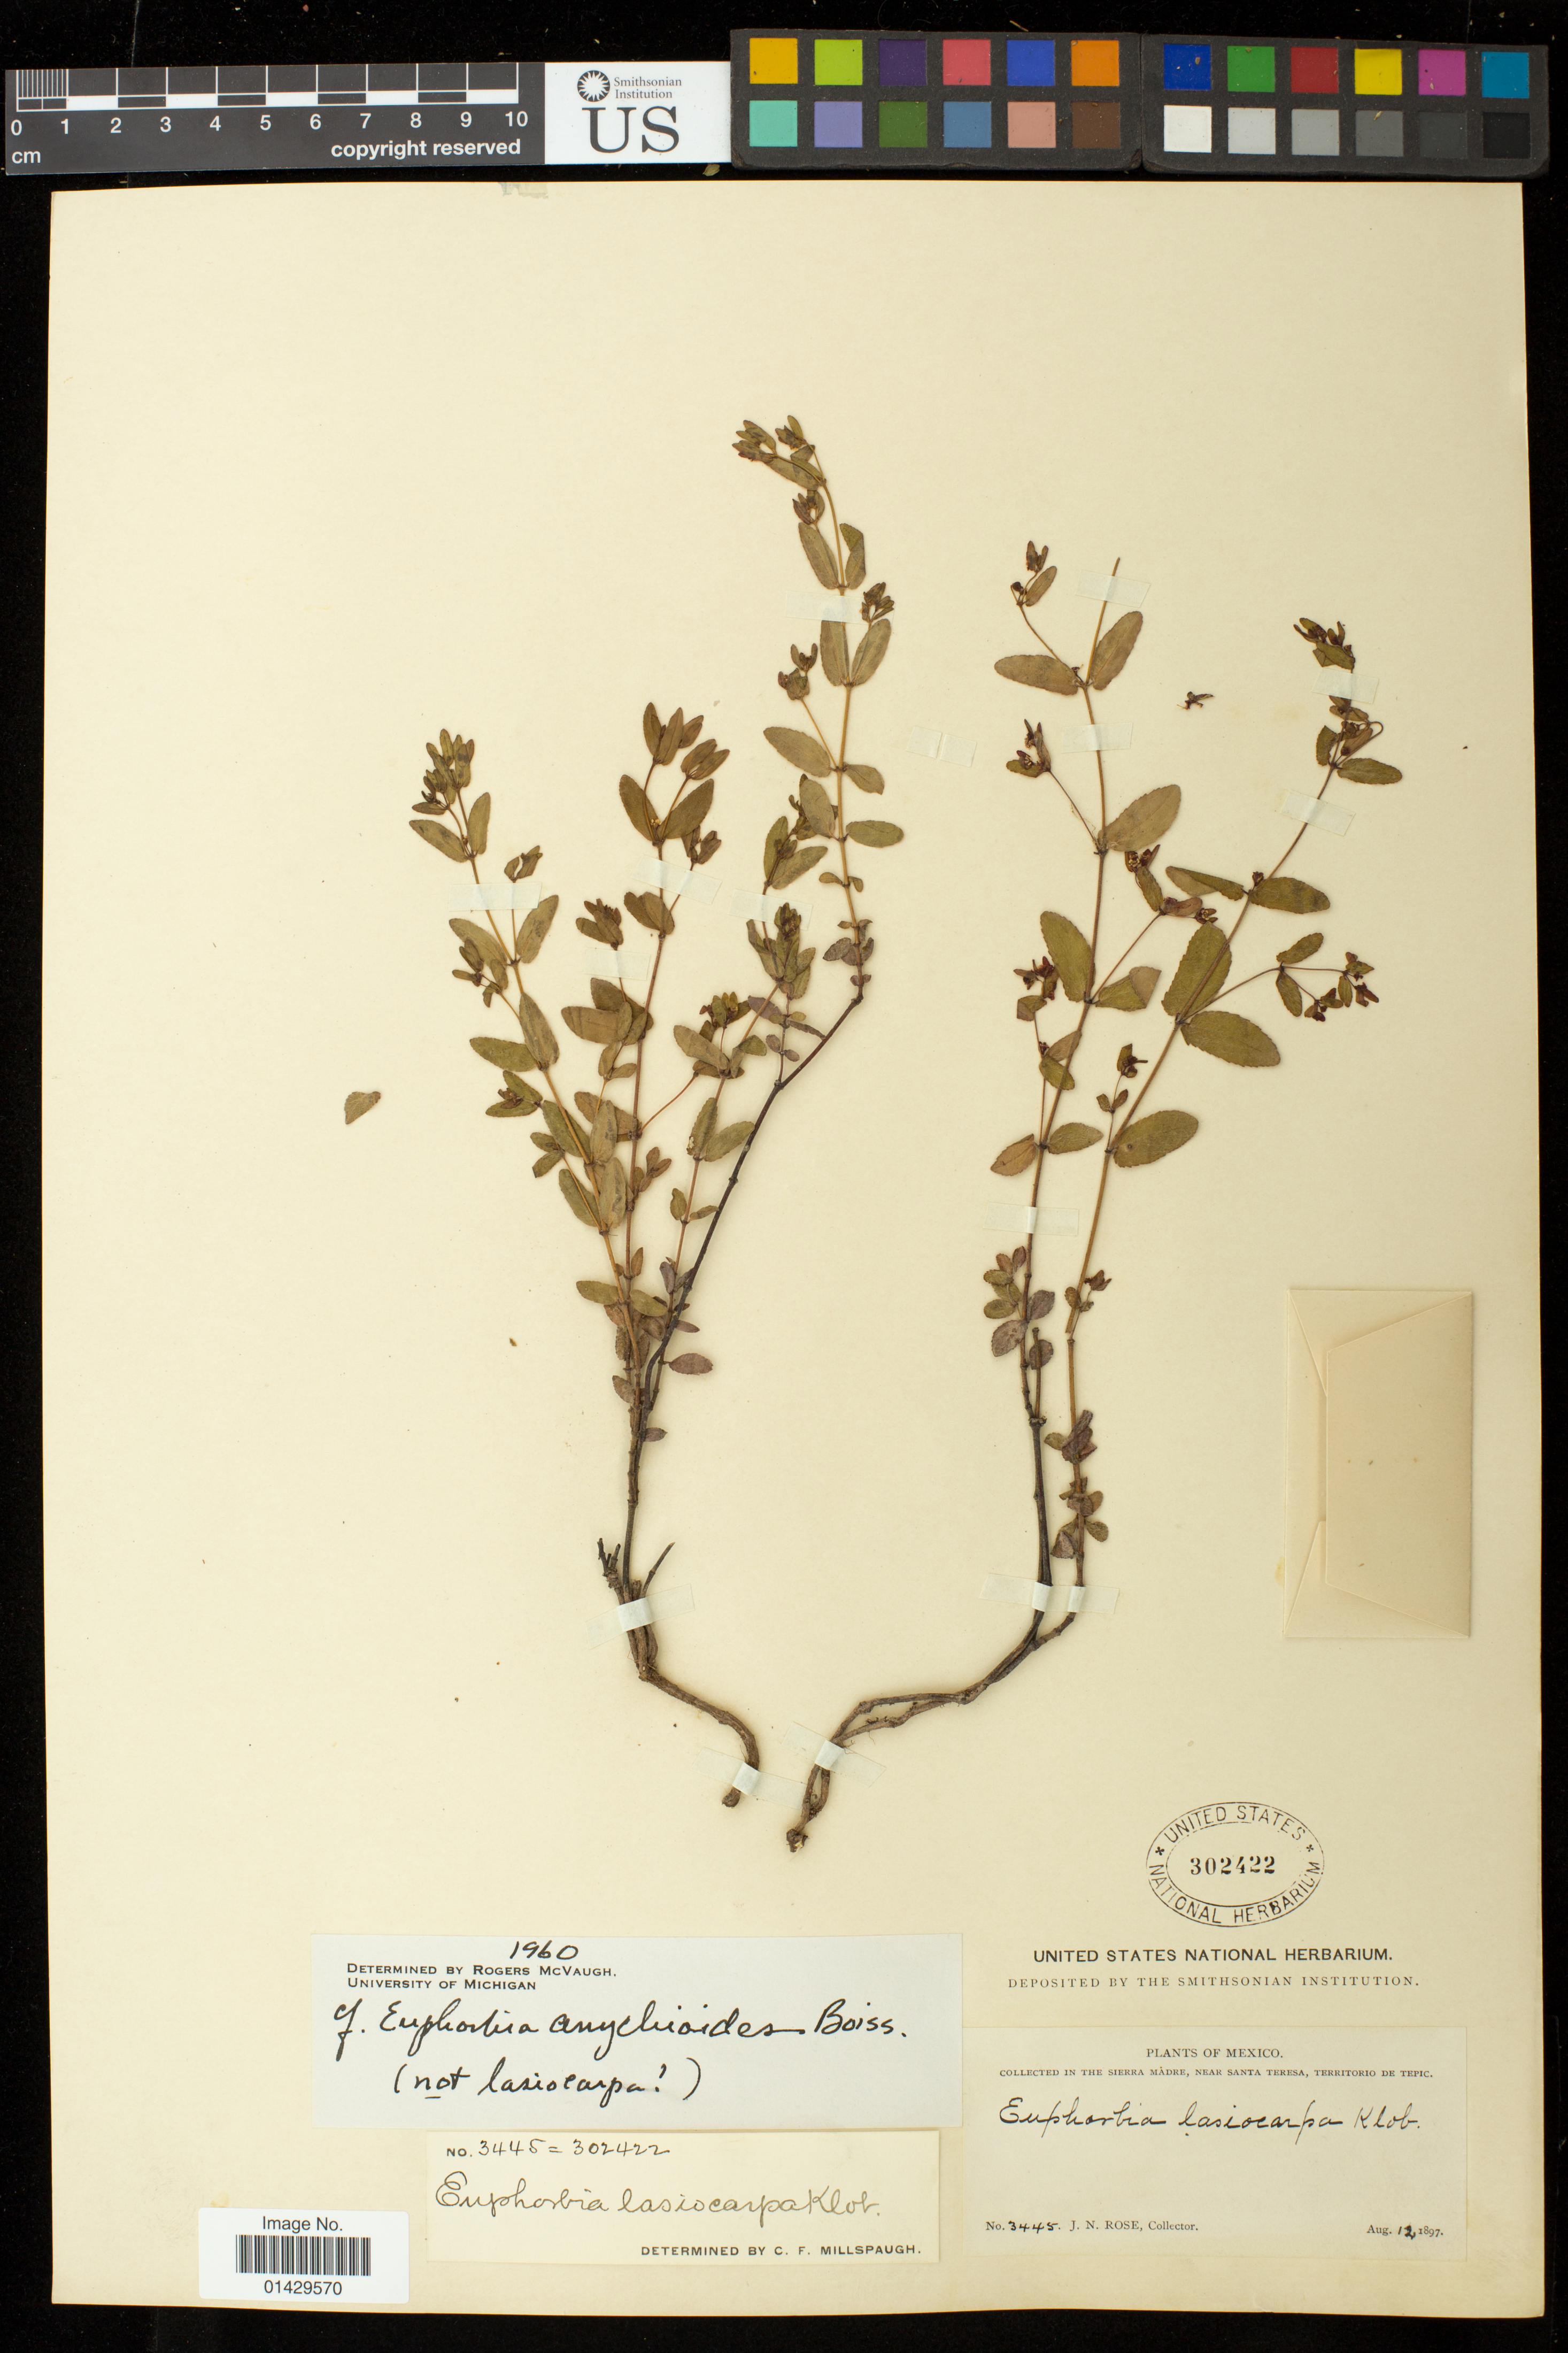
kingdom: Plantae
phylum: Tracheophyta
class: Magnoliopsida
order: Malpighiales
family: Euphorbiaceae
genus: Euphorbia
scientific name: Euphorbia anychioides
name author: Boiss.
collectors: J. N. Rose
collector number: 3445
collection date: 1897-08-12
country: Mexico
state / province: Nayarit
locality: The Sierra Madre, near Santa Teresa, Territorio de Tepic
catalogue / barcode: US 302422